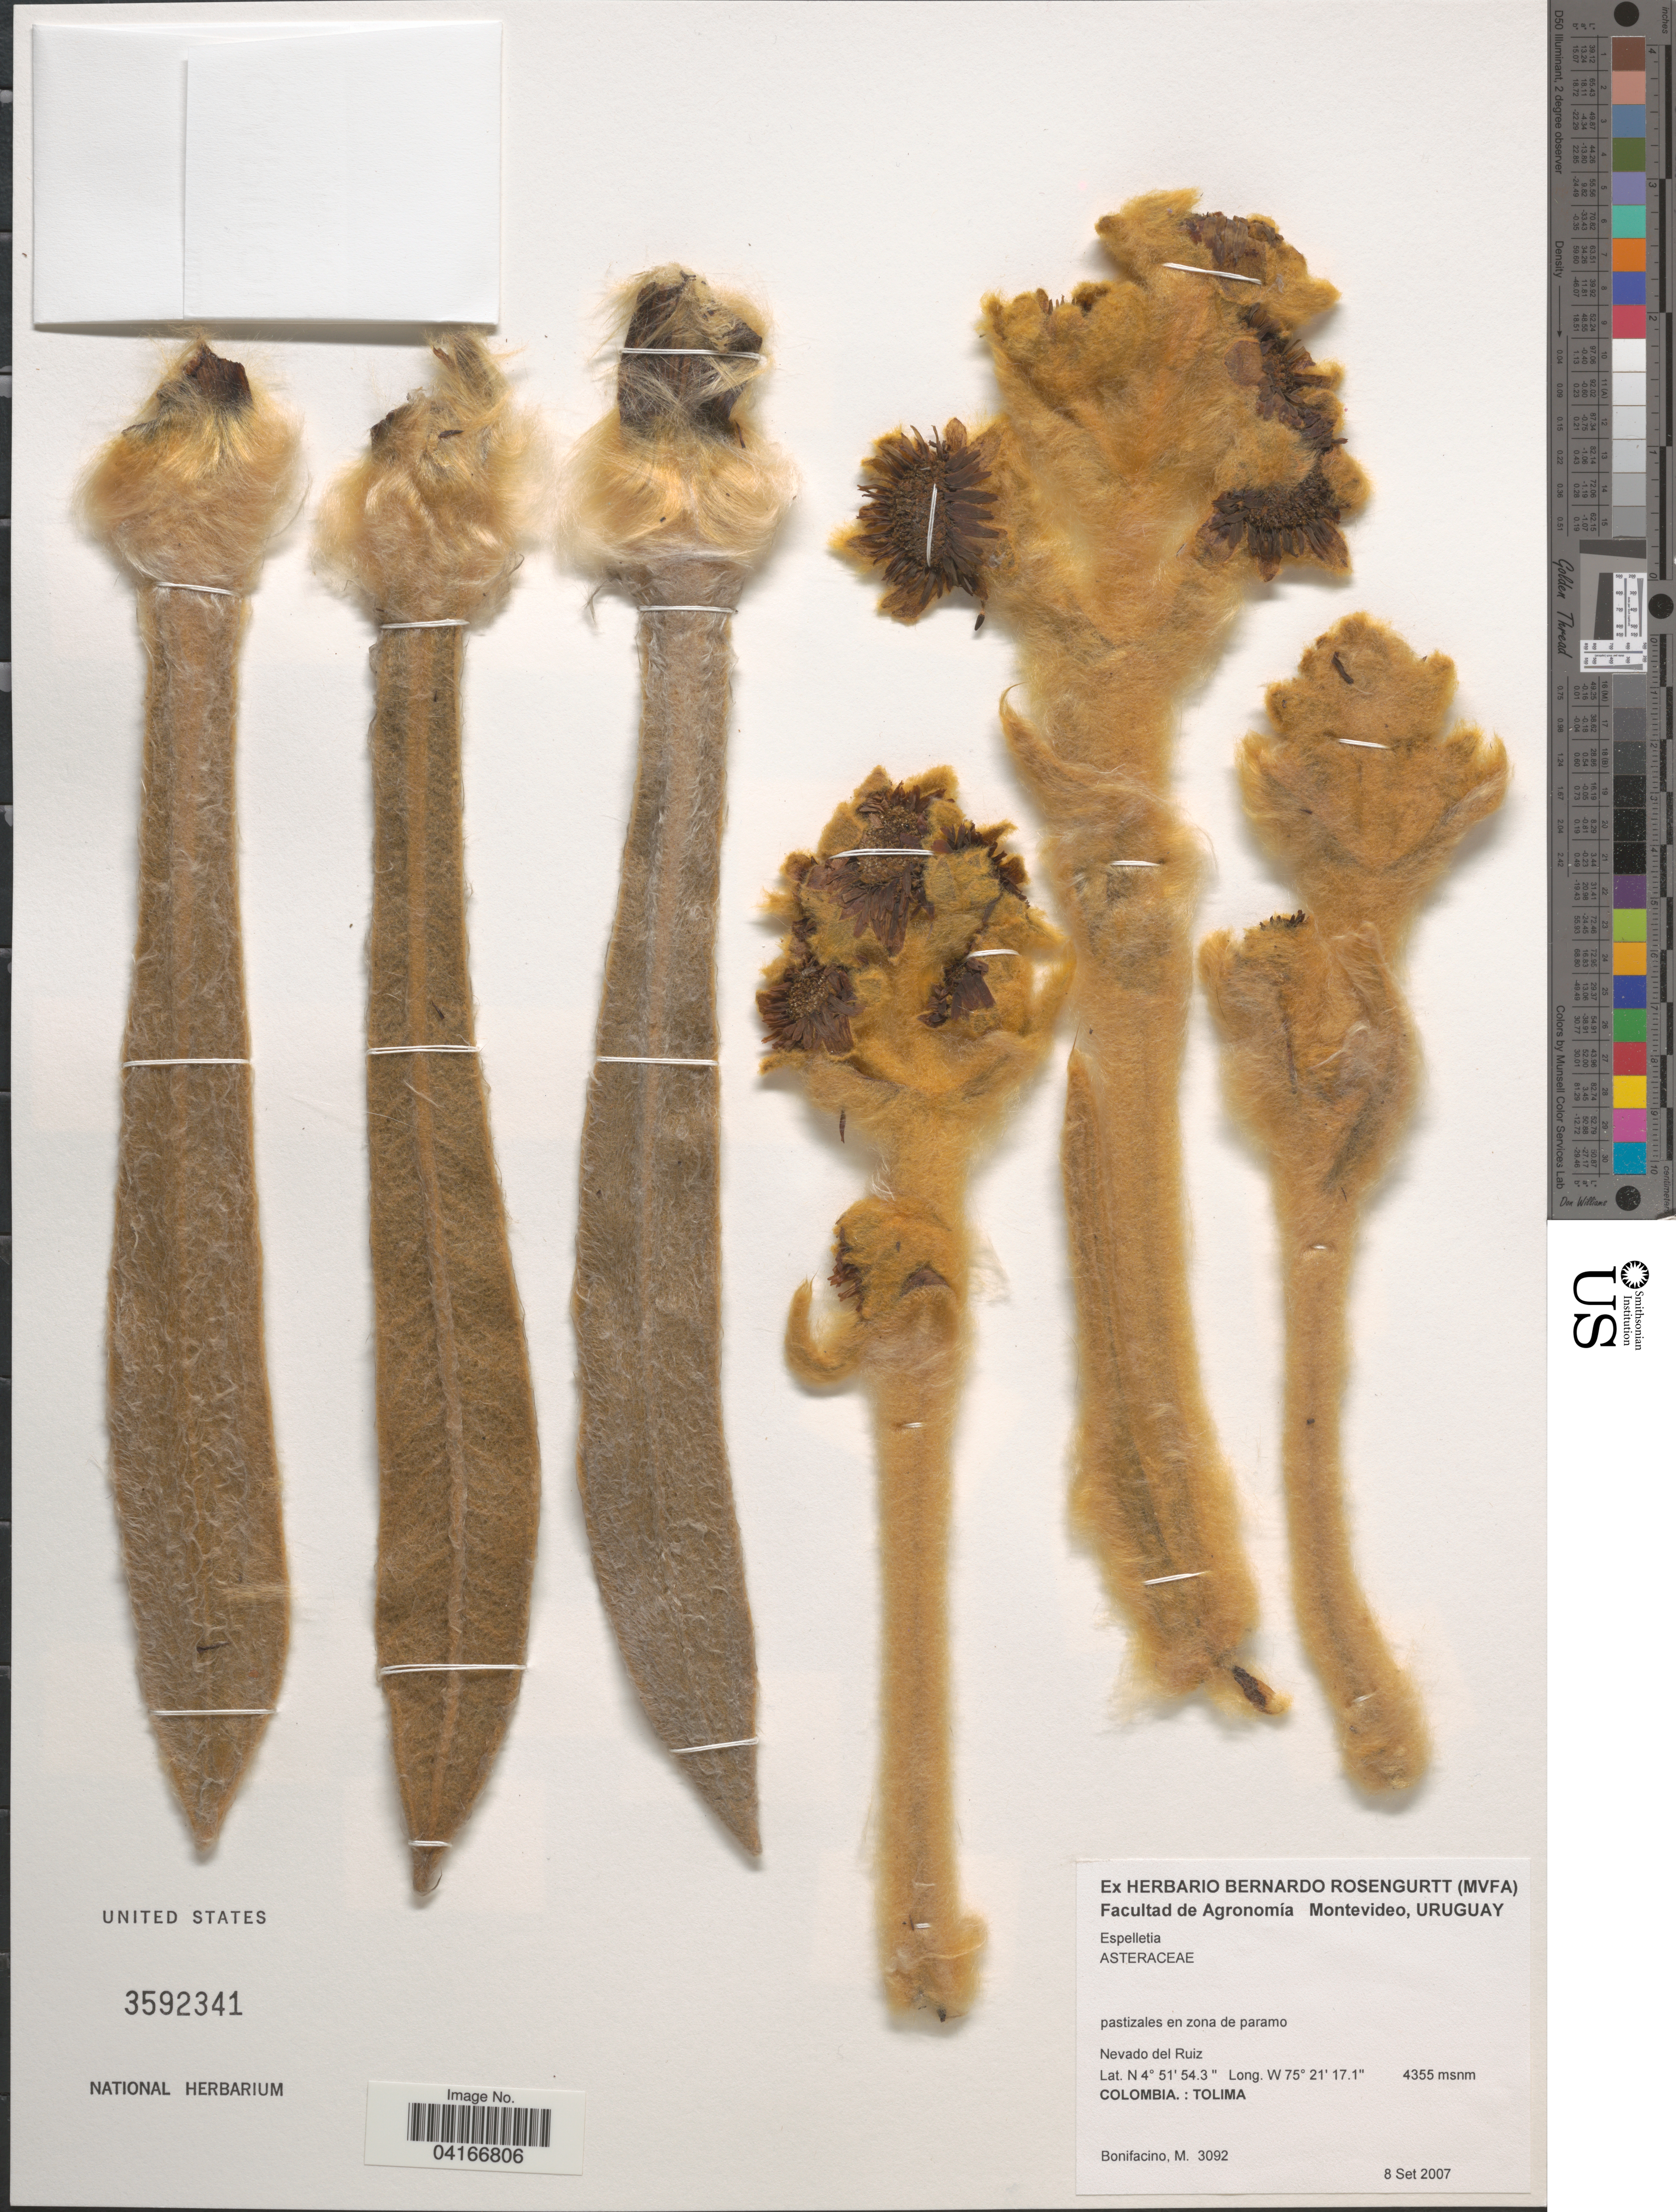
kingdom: Plantae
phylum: Tracheophyta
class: Magnoliopsida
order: Asterales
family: Asteraceae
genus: Espeletia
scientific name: Espeletia sp.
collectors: M. Bonifacino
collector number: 3092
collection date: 2007-09-08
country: Colombia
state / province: Tolima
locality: Nevado del Ruiz.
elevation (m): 4355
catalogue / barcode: US 3592341